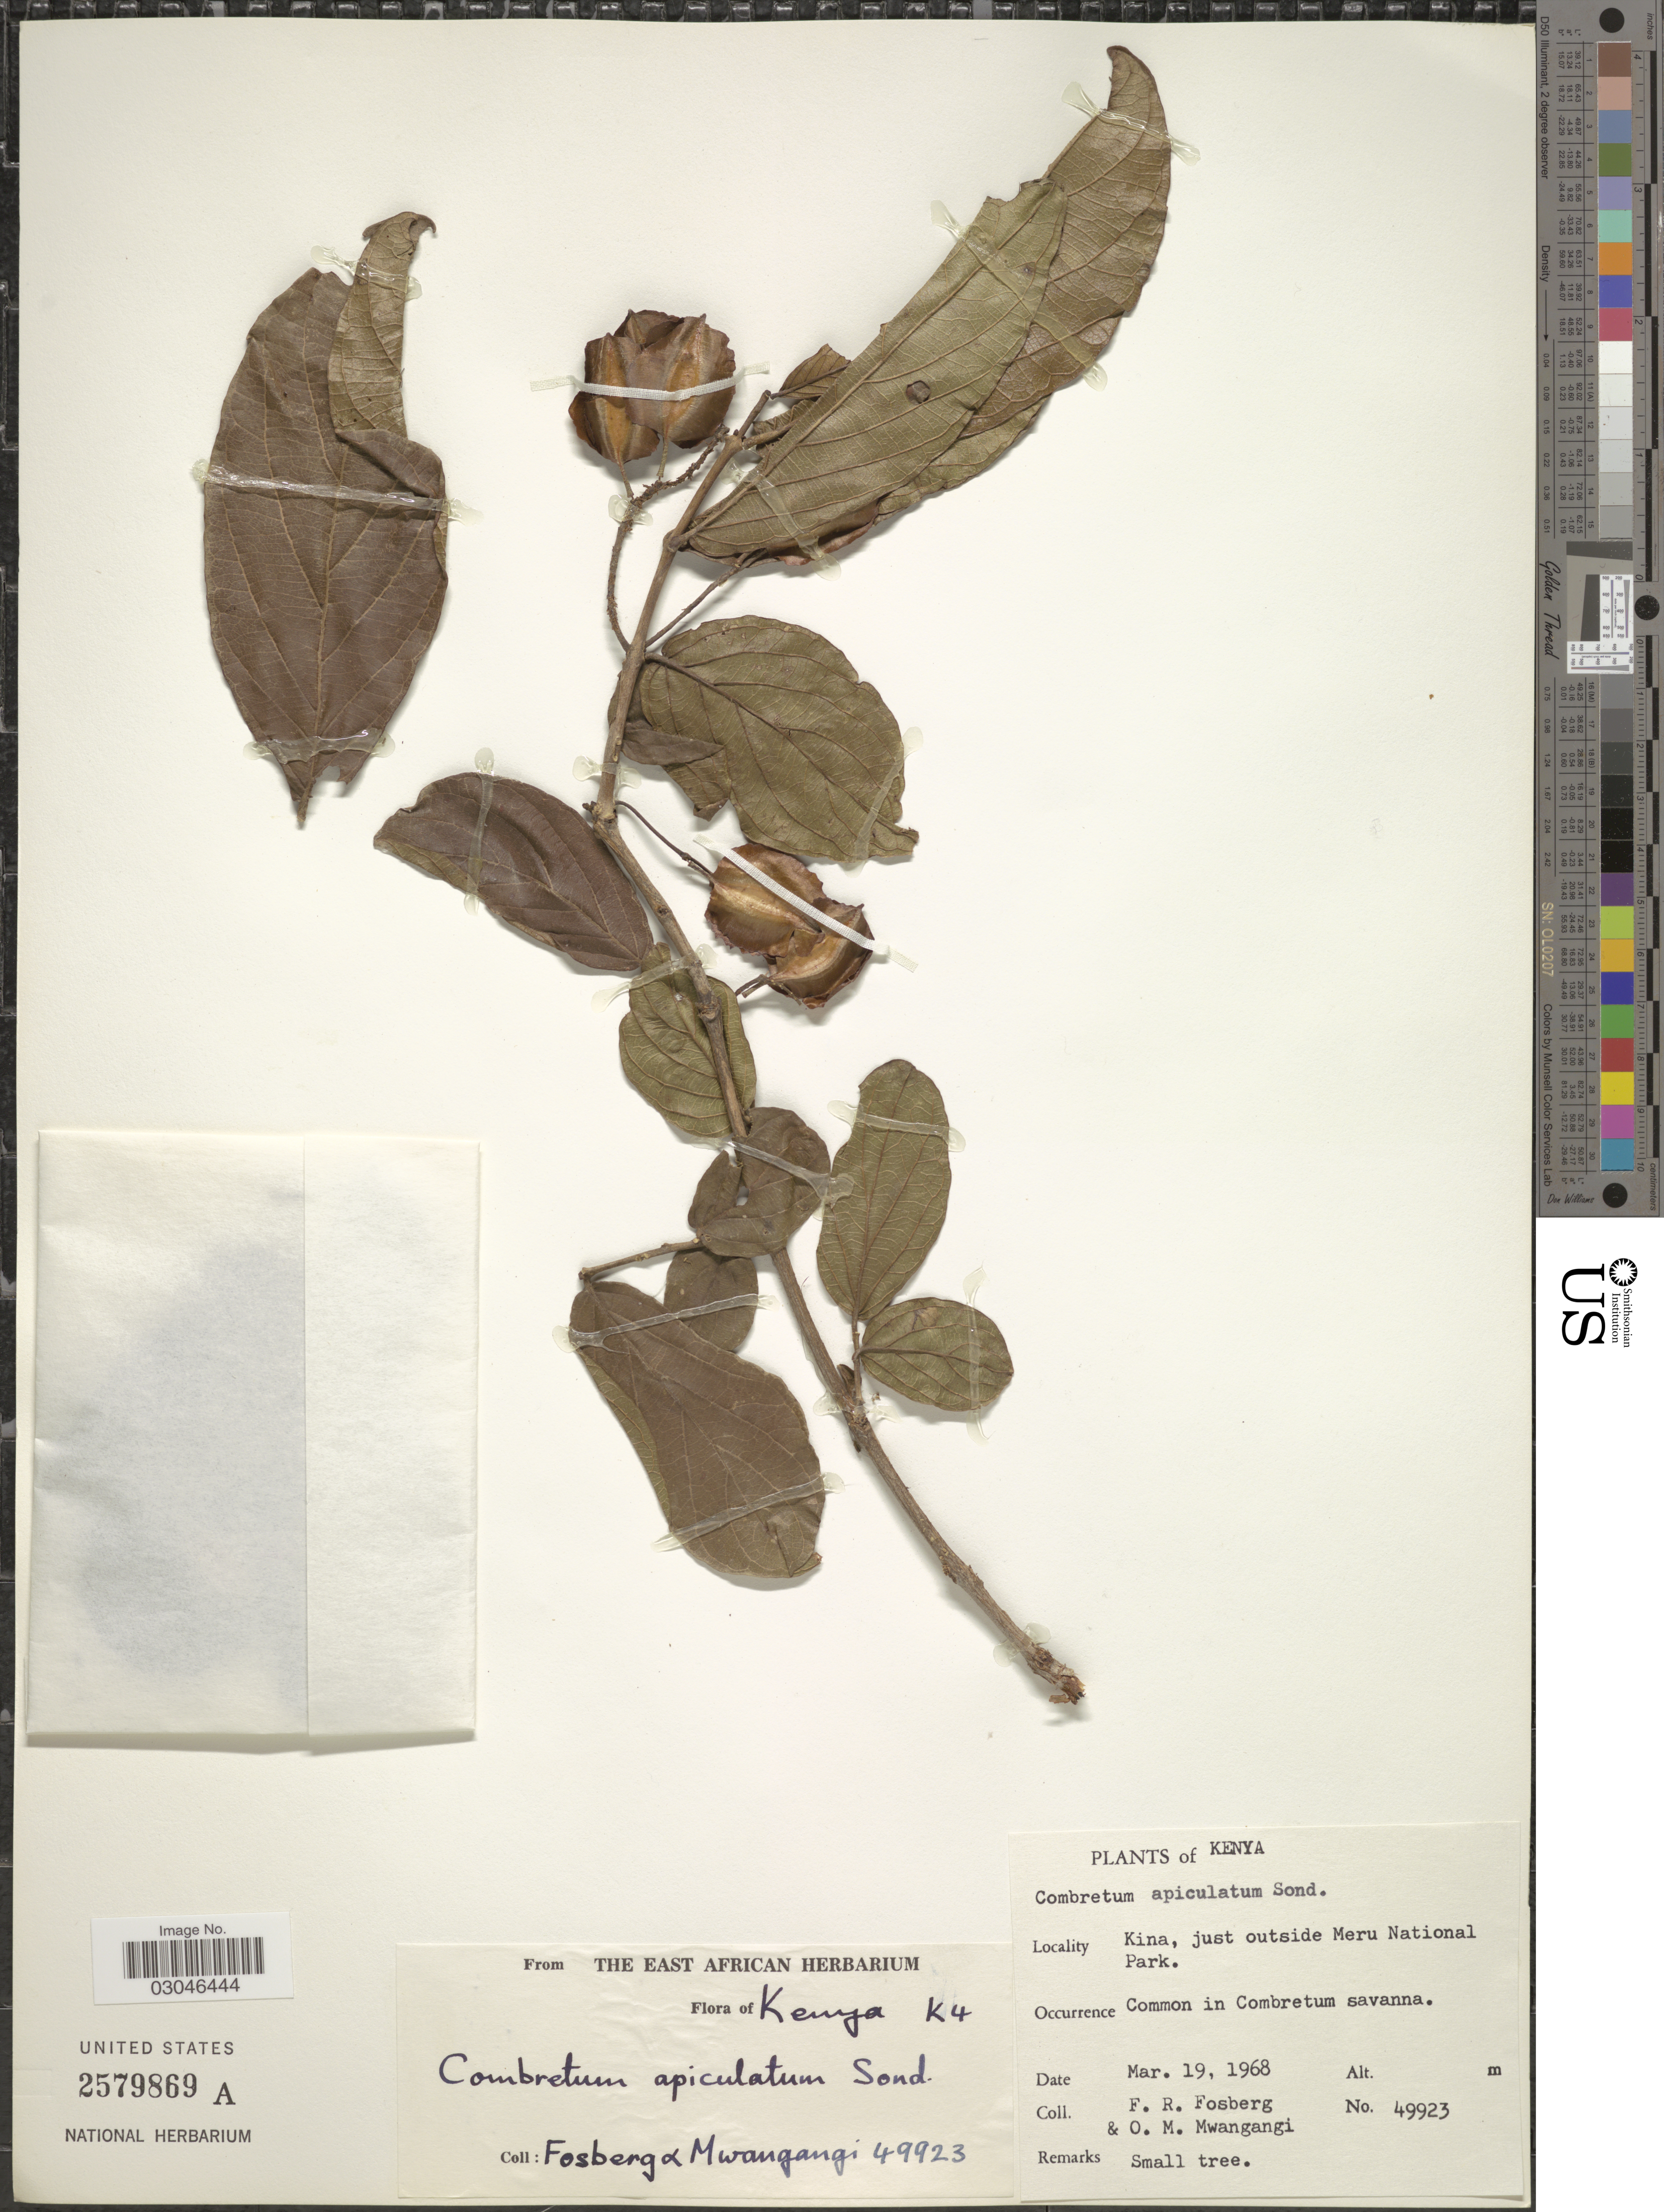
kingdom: Plantae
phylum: Tracheophyta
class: Magnoliopsida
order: Myrtales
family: Combretaceae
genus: Combretum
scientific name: Combretum apiculatum subsp. apiculatum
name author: Sond.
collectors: F. R. Fosberg & O. M. Mwangangi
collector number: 49923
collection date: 1968-03-19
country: Kenya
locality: Kina, just outside Meru National Park.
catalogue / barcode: US 2579869A